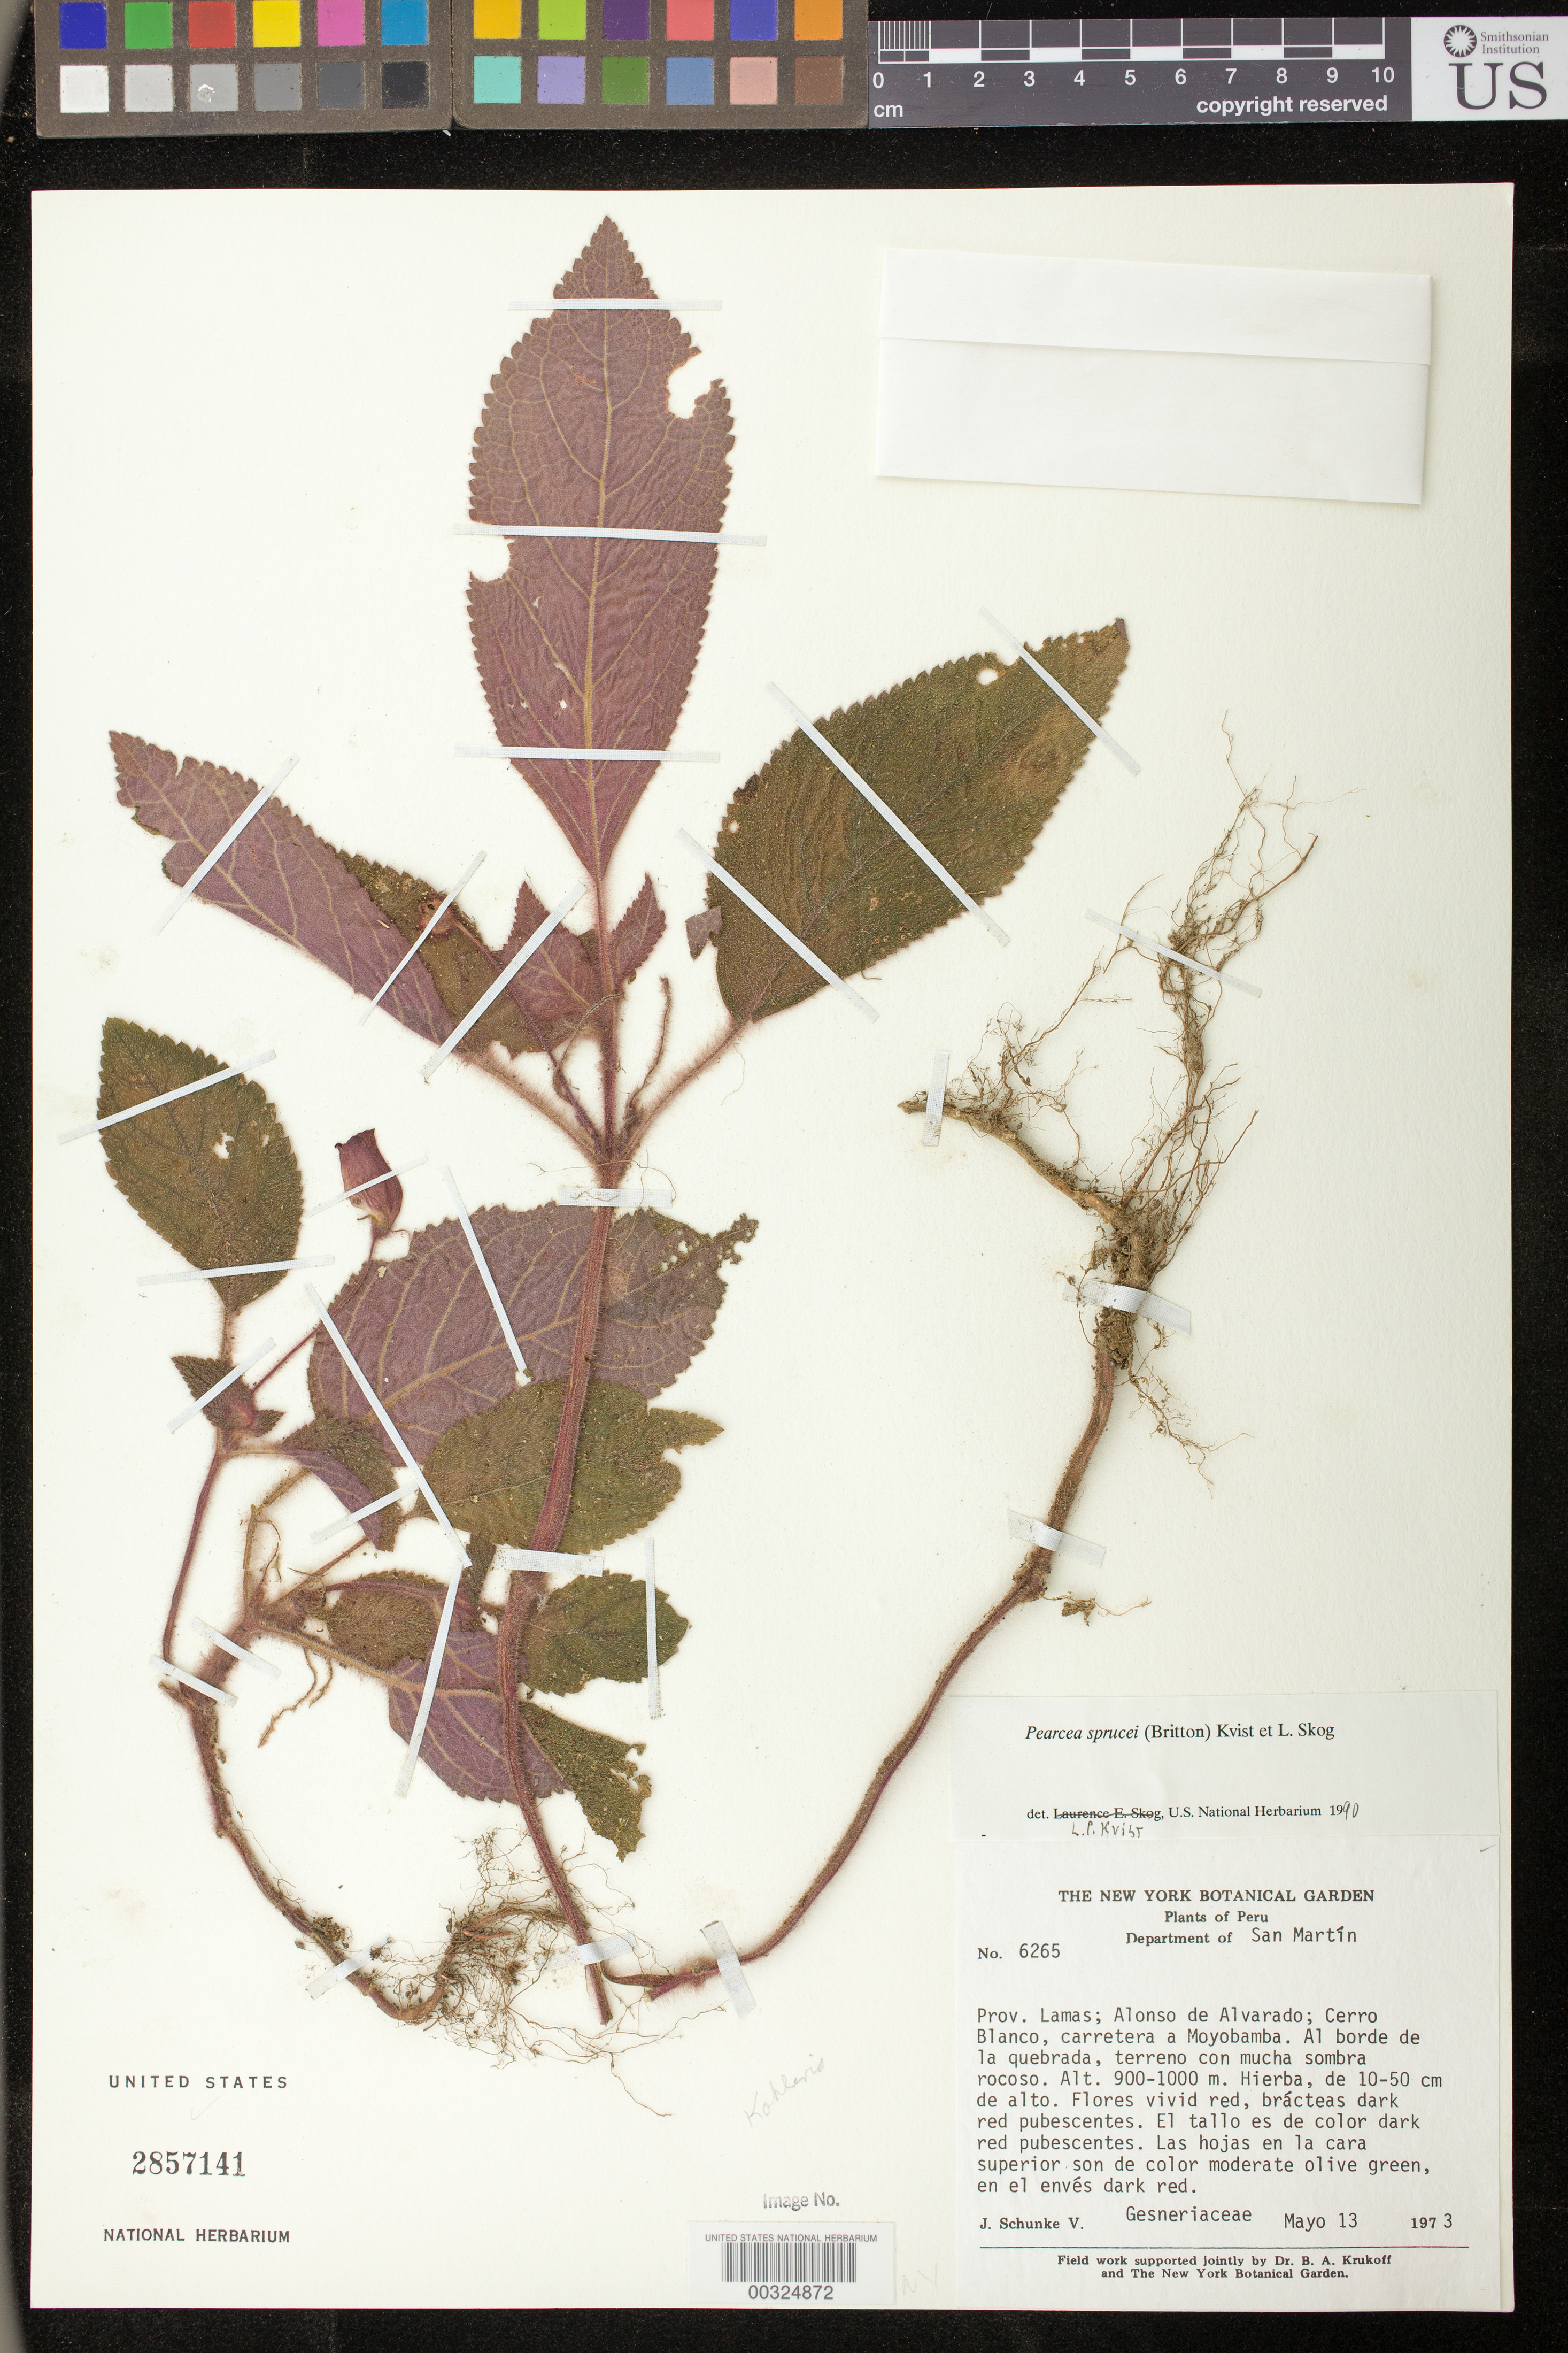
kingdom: Plantae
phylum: Tracheophyta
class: Magnoliopsida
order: Lamiales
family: Gesneriaceae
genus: Pearcea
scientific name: Pearcea sprucei var. sprucei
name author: (Britton ex Rusby) L.P. Kvist & L.E. Skog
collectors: J. Schunke Vigo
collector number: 6265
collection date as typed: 13 May 1973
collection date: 1973-05-13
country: Peru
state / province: San Martín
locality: Prov. Lamas; Alonso de Alvarado, Cerro Blanco, highway to Moyobamba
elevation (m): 900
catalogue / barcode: US 2857141